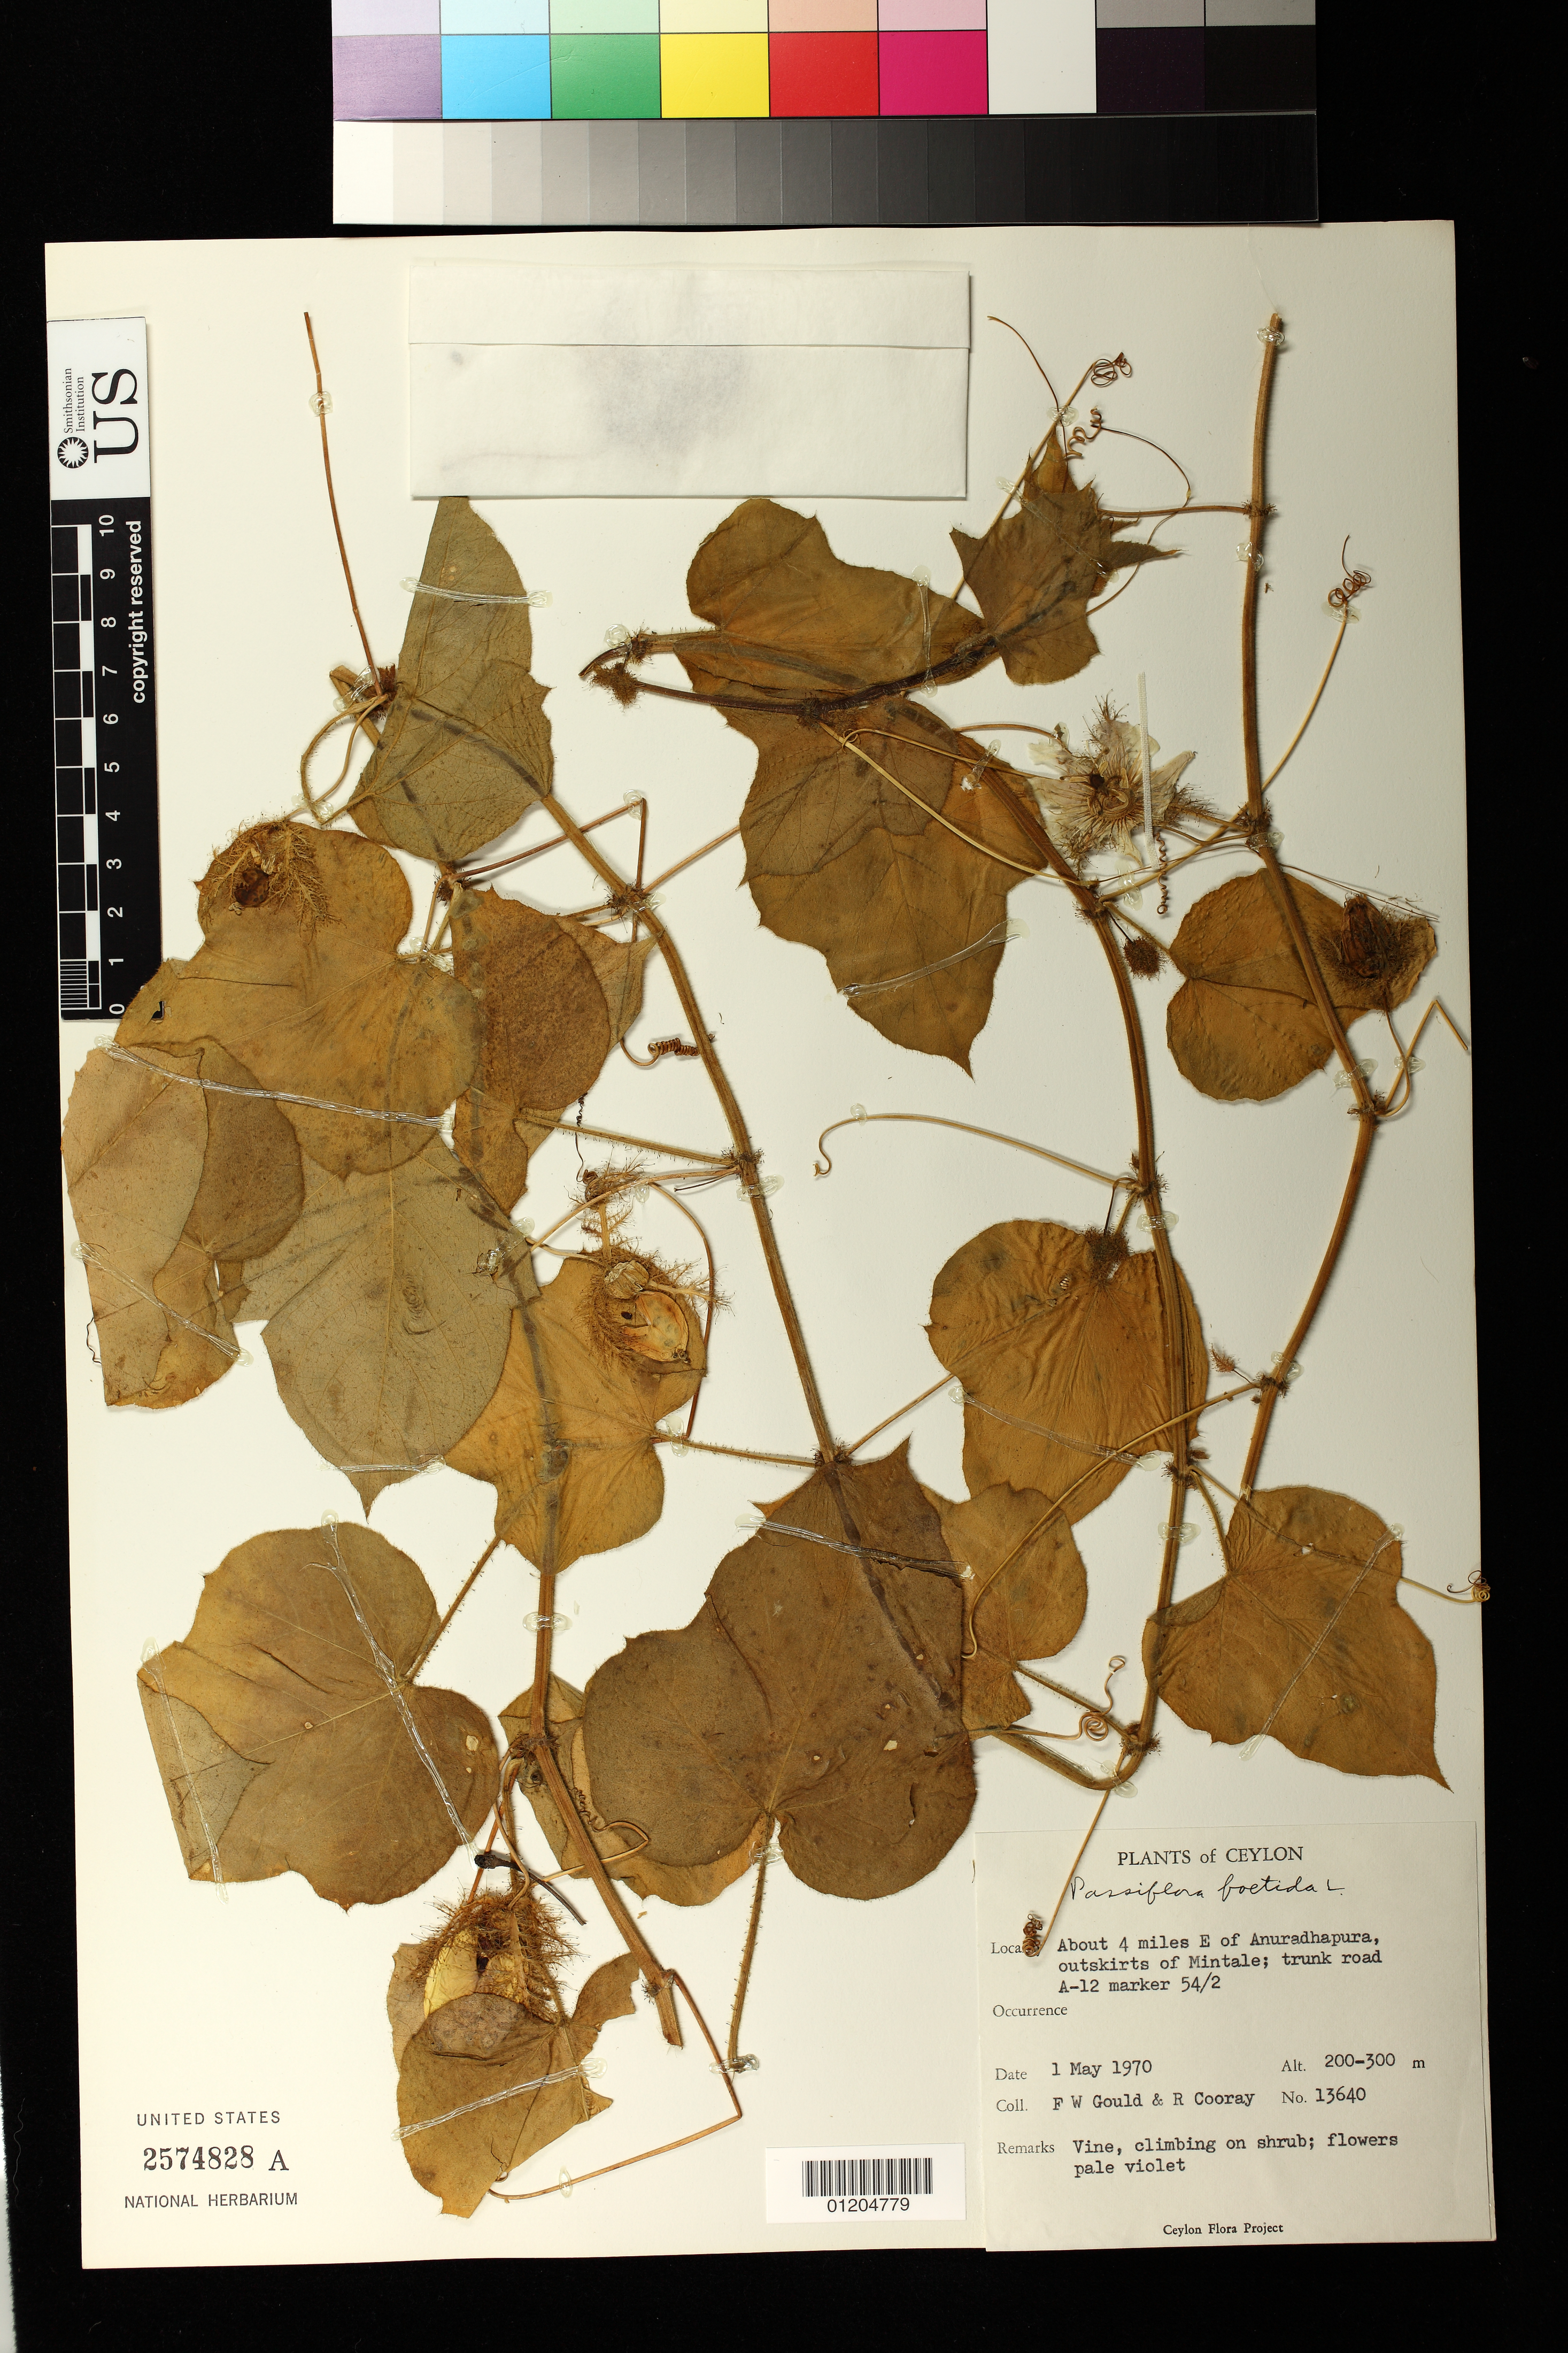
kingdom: Plantae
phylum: Tracheophyta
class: Magnoliopsida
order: Malpighiales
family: Passifloraceae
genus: Passiflora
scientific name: Passiflora foetida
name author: L.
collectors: F. W. Gould & R. Cooray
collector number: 13640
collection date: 1970-05-01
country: Sri Lanka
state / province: North Central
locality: About 4 miles E of Anuradhapura, outskirts of Mintale; trunk road A-12 marker 54/2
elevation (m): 200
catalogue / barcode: US 2574828A